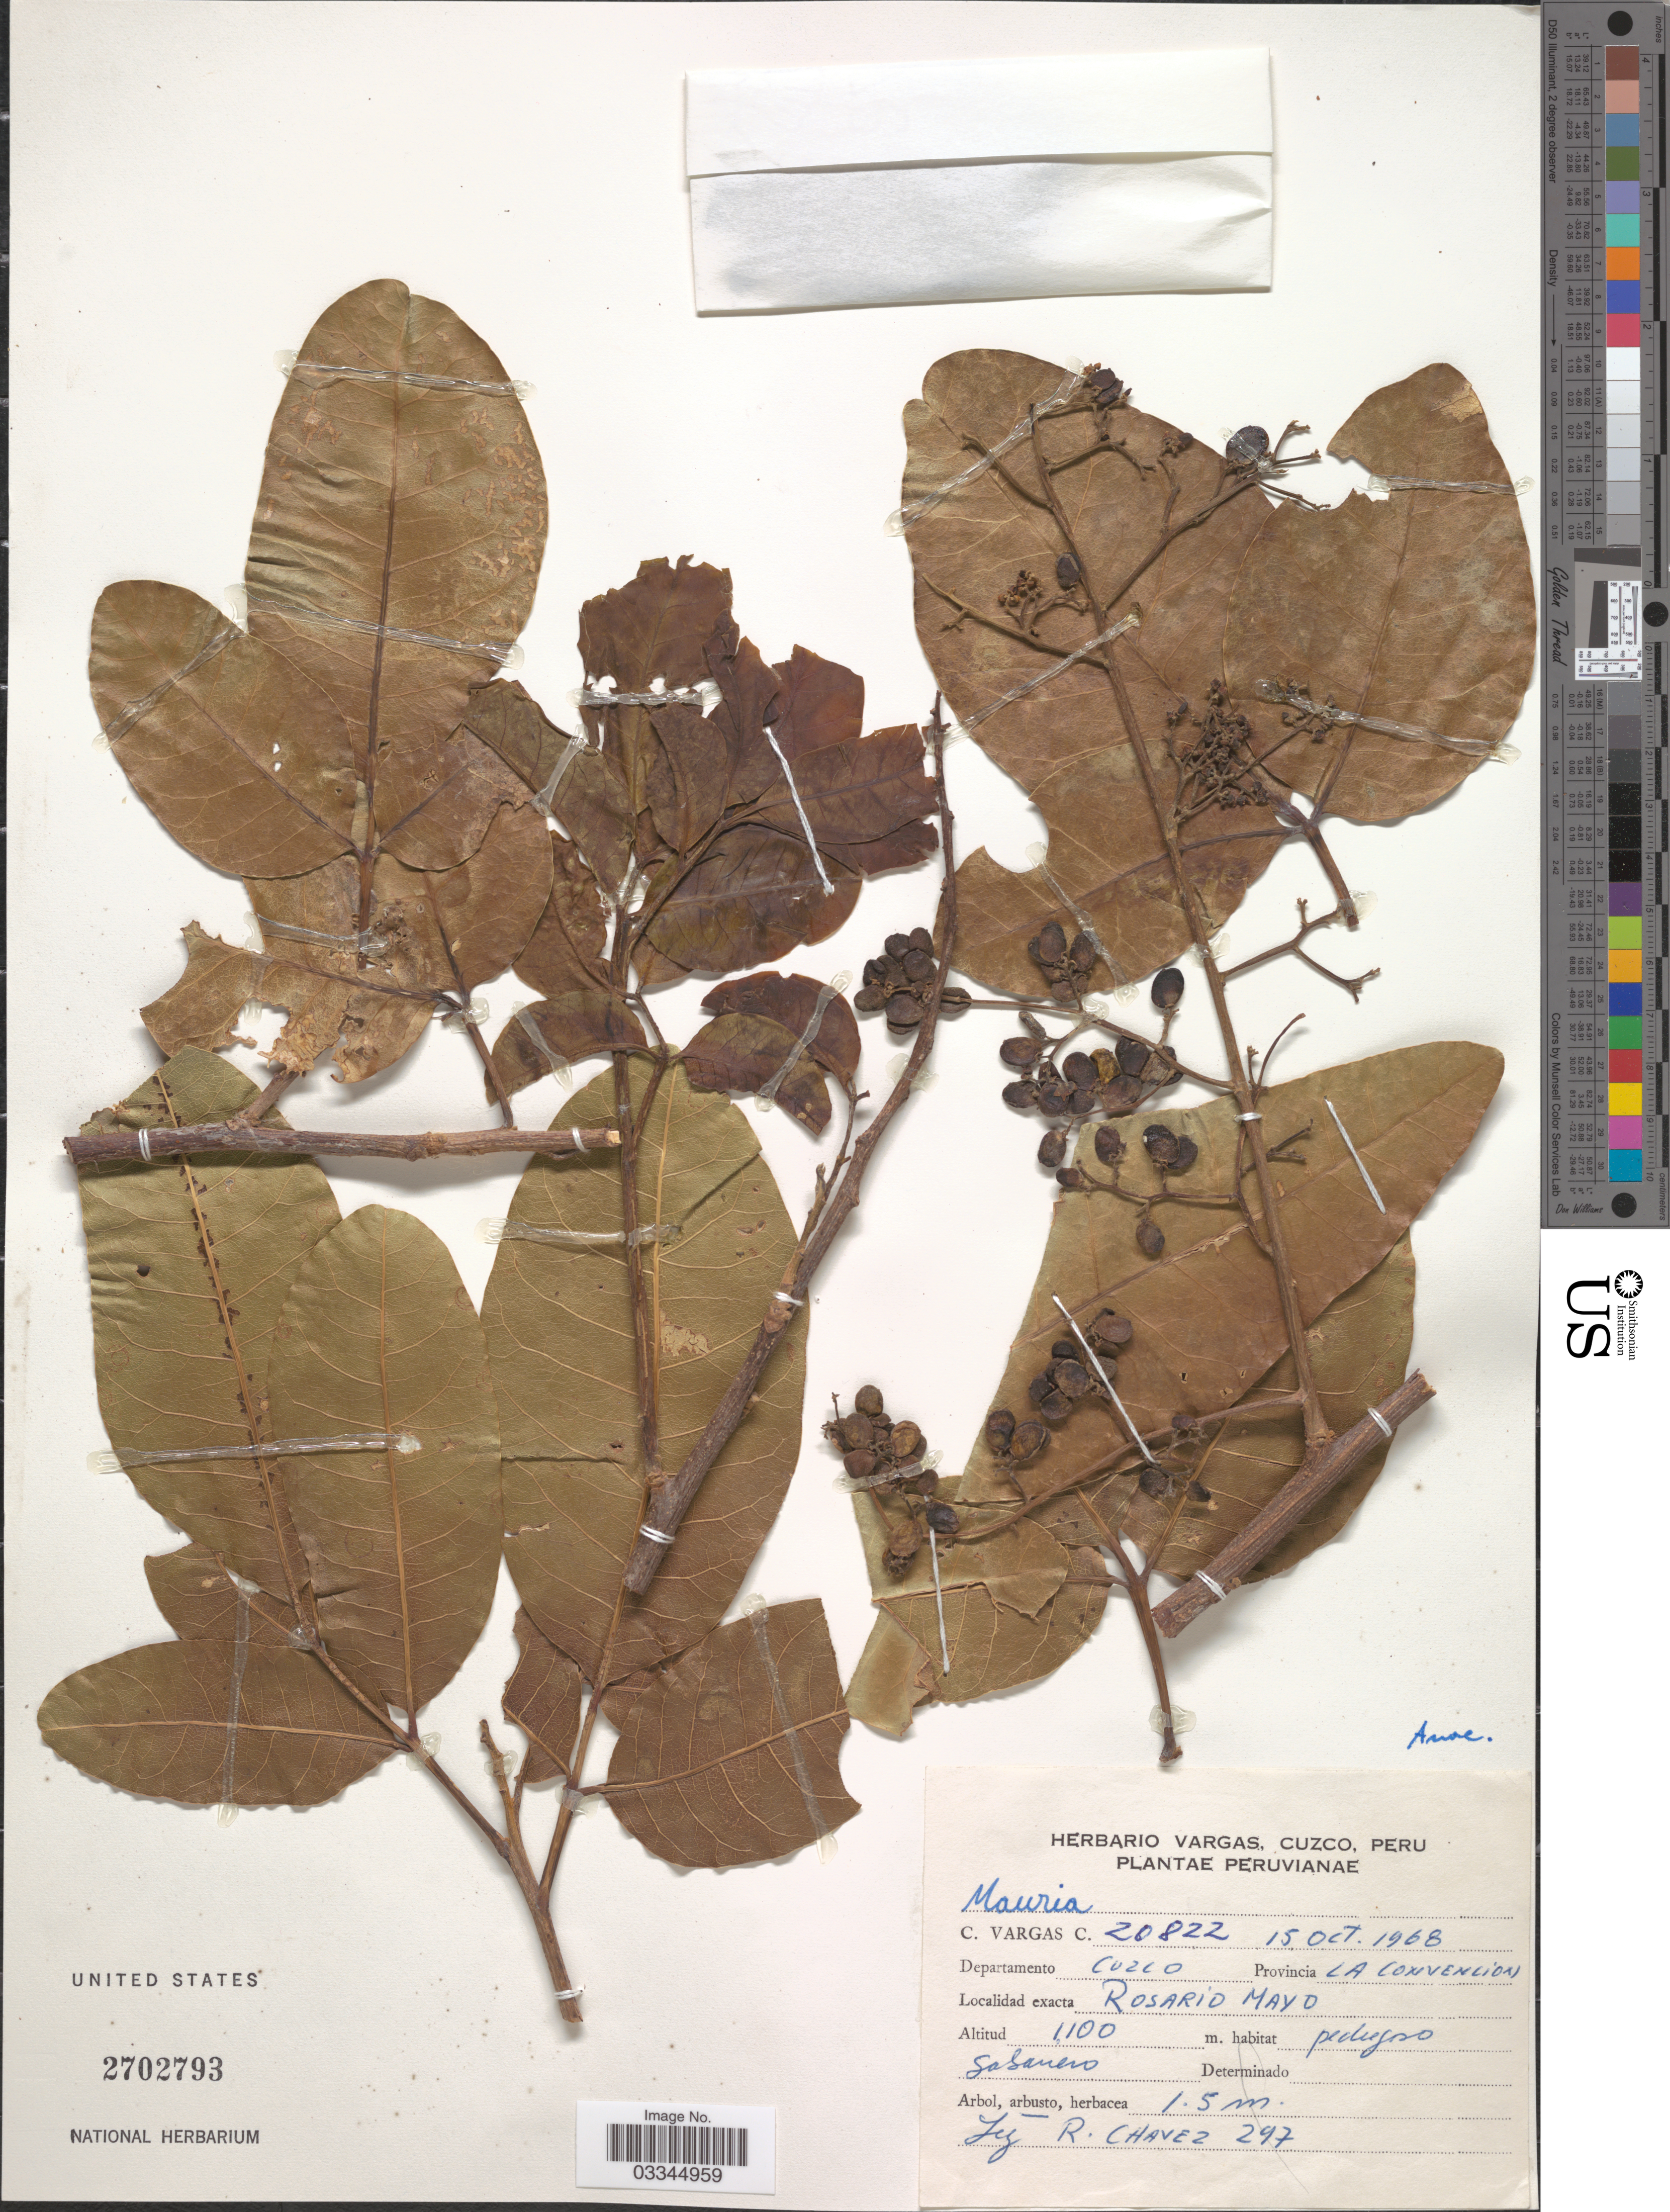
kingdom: Plantae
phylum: Tracheophyta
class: Magnoliopsida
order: Sapindales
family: Anacardiaceae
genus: Mauria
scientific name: Mauria sp.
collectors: C. Vargas Calderón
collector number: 20822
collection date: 1968-10-15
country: Peru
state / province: Cusco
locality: Departamento Cuzco. Provincia La Convencion. Rosario Mayo.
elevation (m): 1100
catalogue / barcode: US 2702793